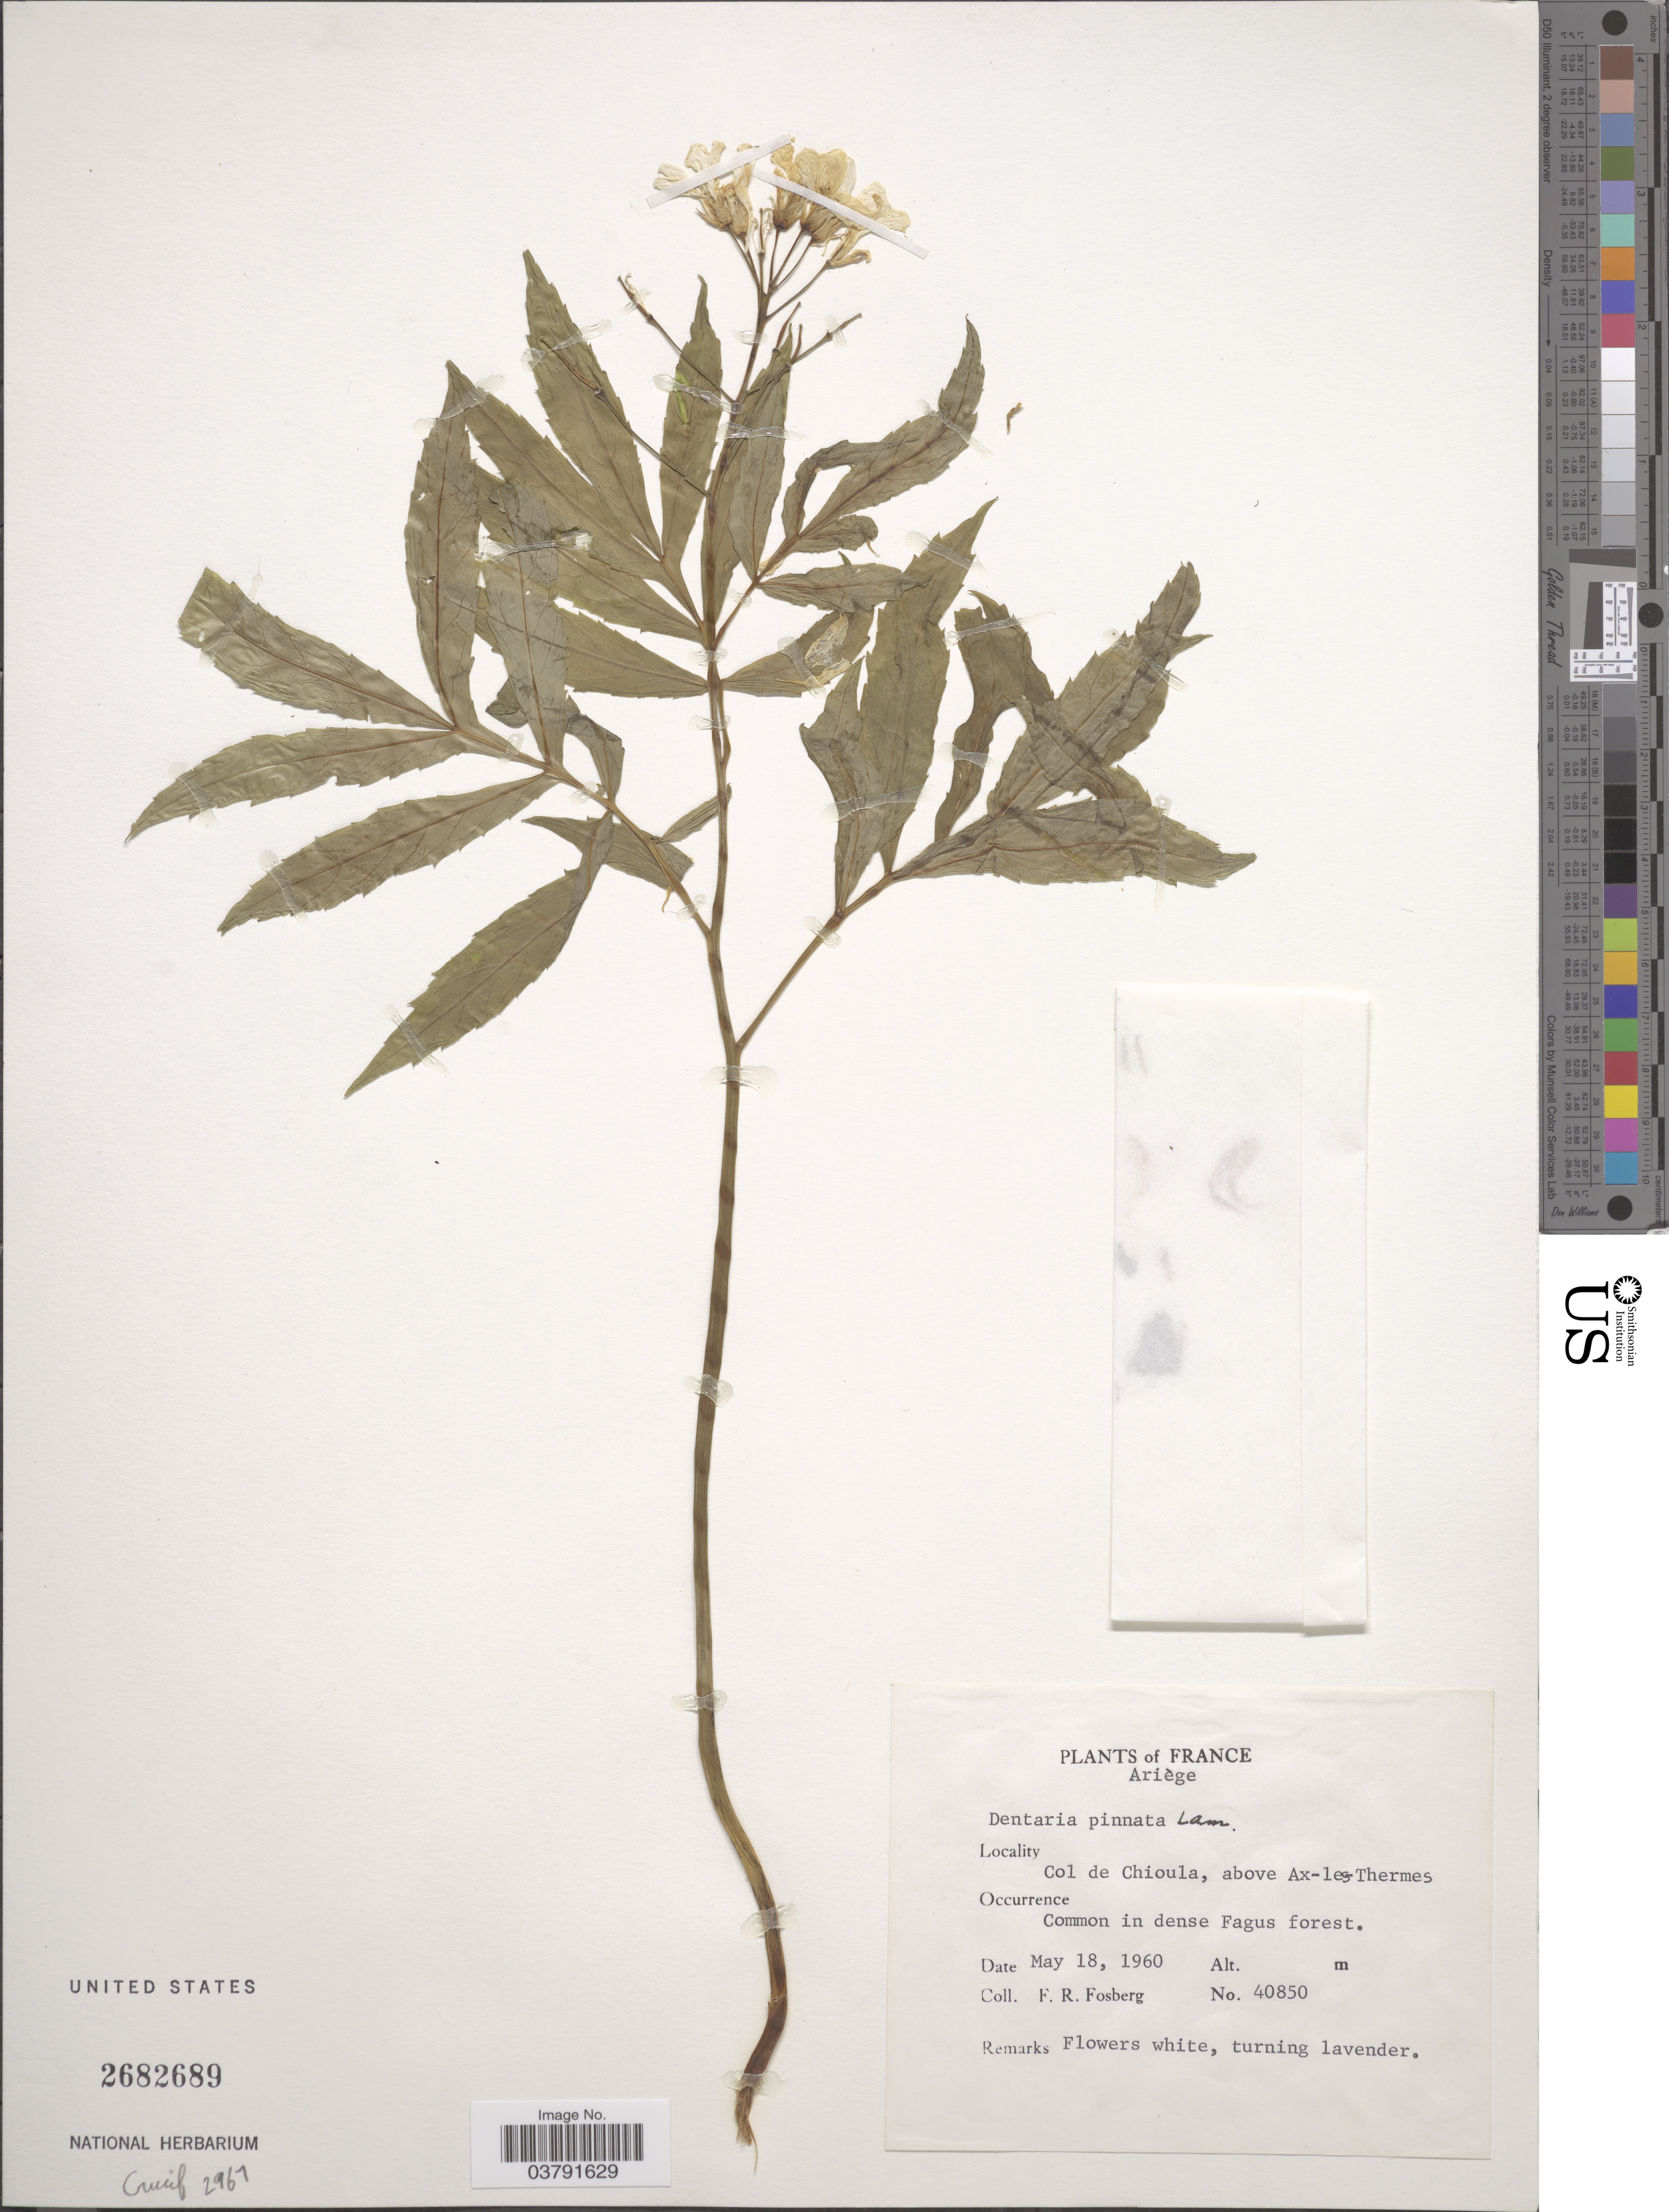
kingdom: Plantae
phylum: Tracheophyta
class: Magnoliopsida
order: Brassicales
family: Brassicaceae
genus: Dentaria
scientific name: Dentaria pinnata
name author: Lam.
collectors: F. R. Fosberg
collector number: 40850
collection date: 1960-05-18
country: France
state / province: Occitanie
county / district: Ariège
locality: Ariège. Col de Chioula, above Ax-les-Thermes.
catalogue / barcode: US 2682689